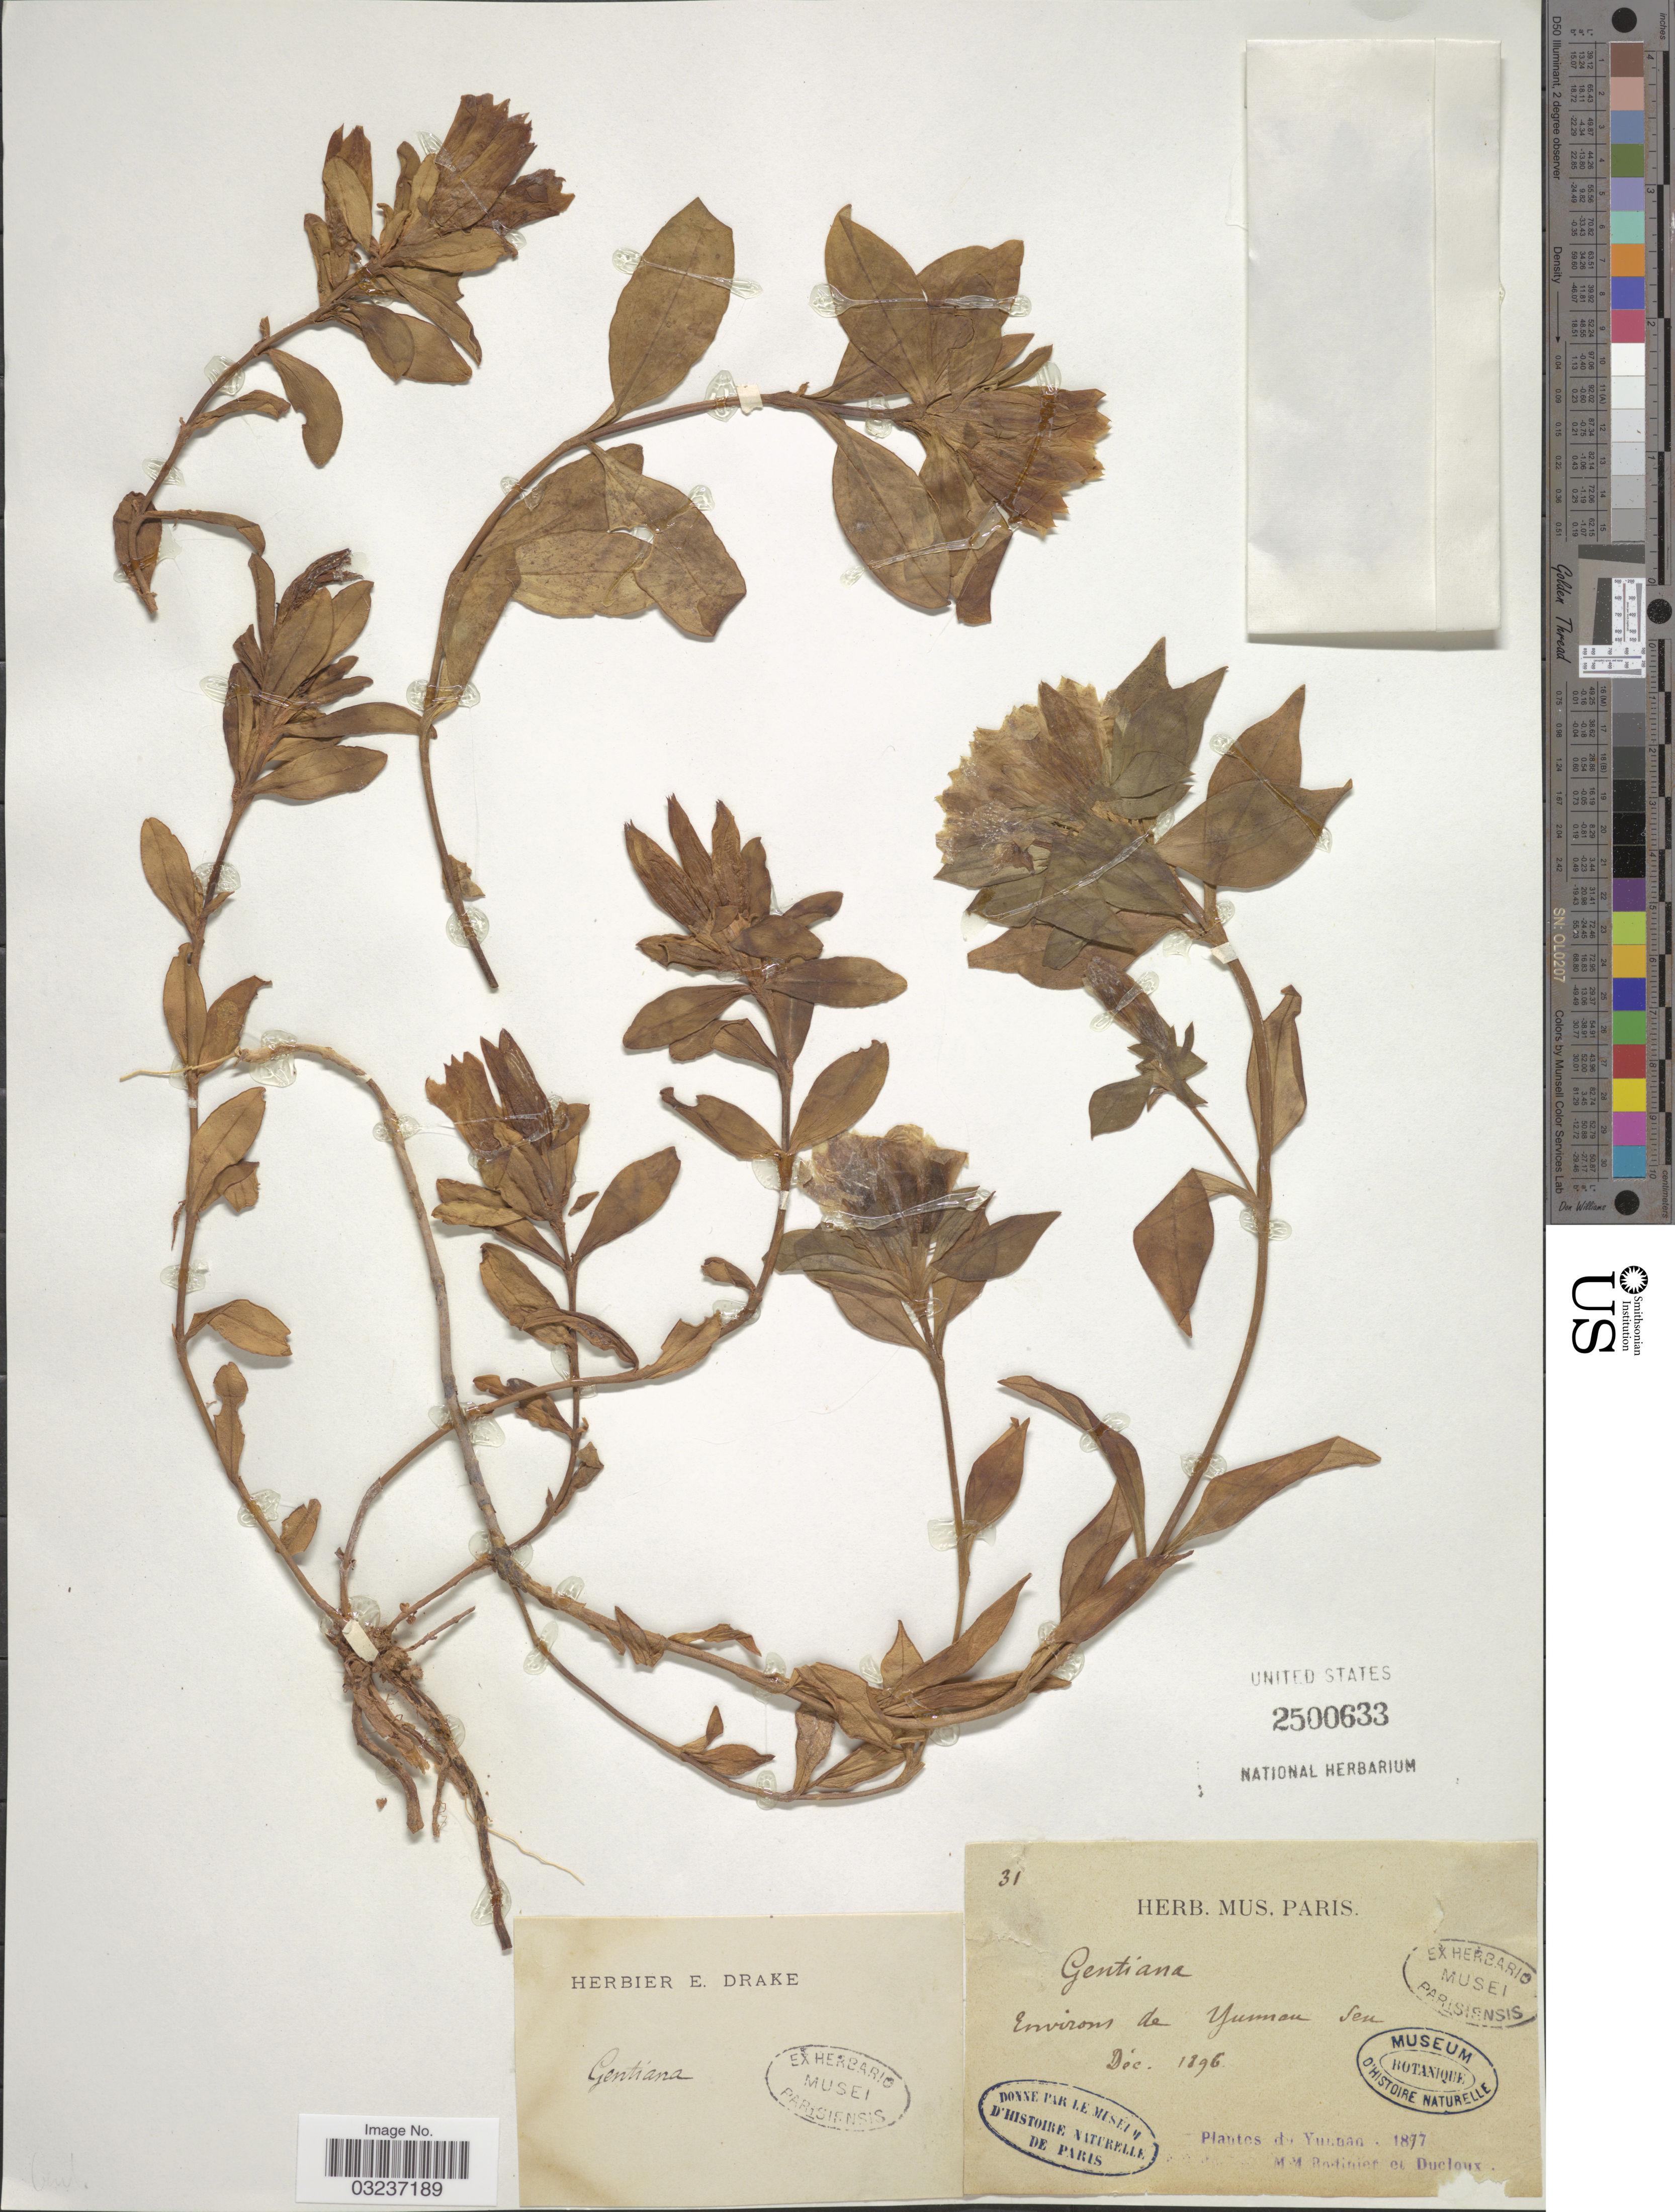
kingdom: Plantae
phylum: Tracheophyta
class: Magnoliopsida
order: Gentianales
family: Gentianaceae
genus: Gentiana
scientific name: Gentiana sp.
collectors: M. Bodinier & -. Ducloux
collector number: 31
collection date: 1896-12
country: China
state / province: Yunnan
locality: Environs de Yunnan Sen.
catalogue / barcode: US 2500633